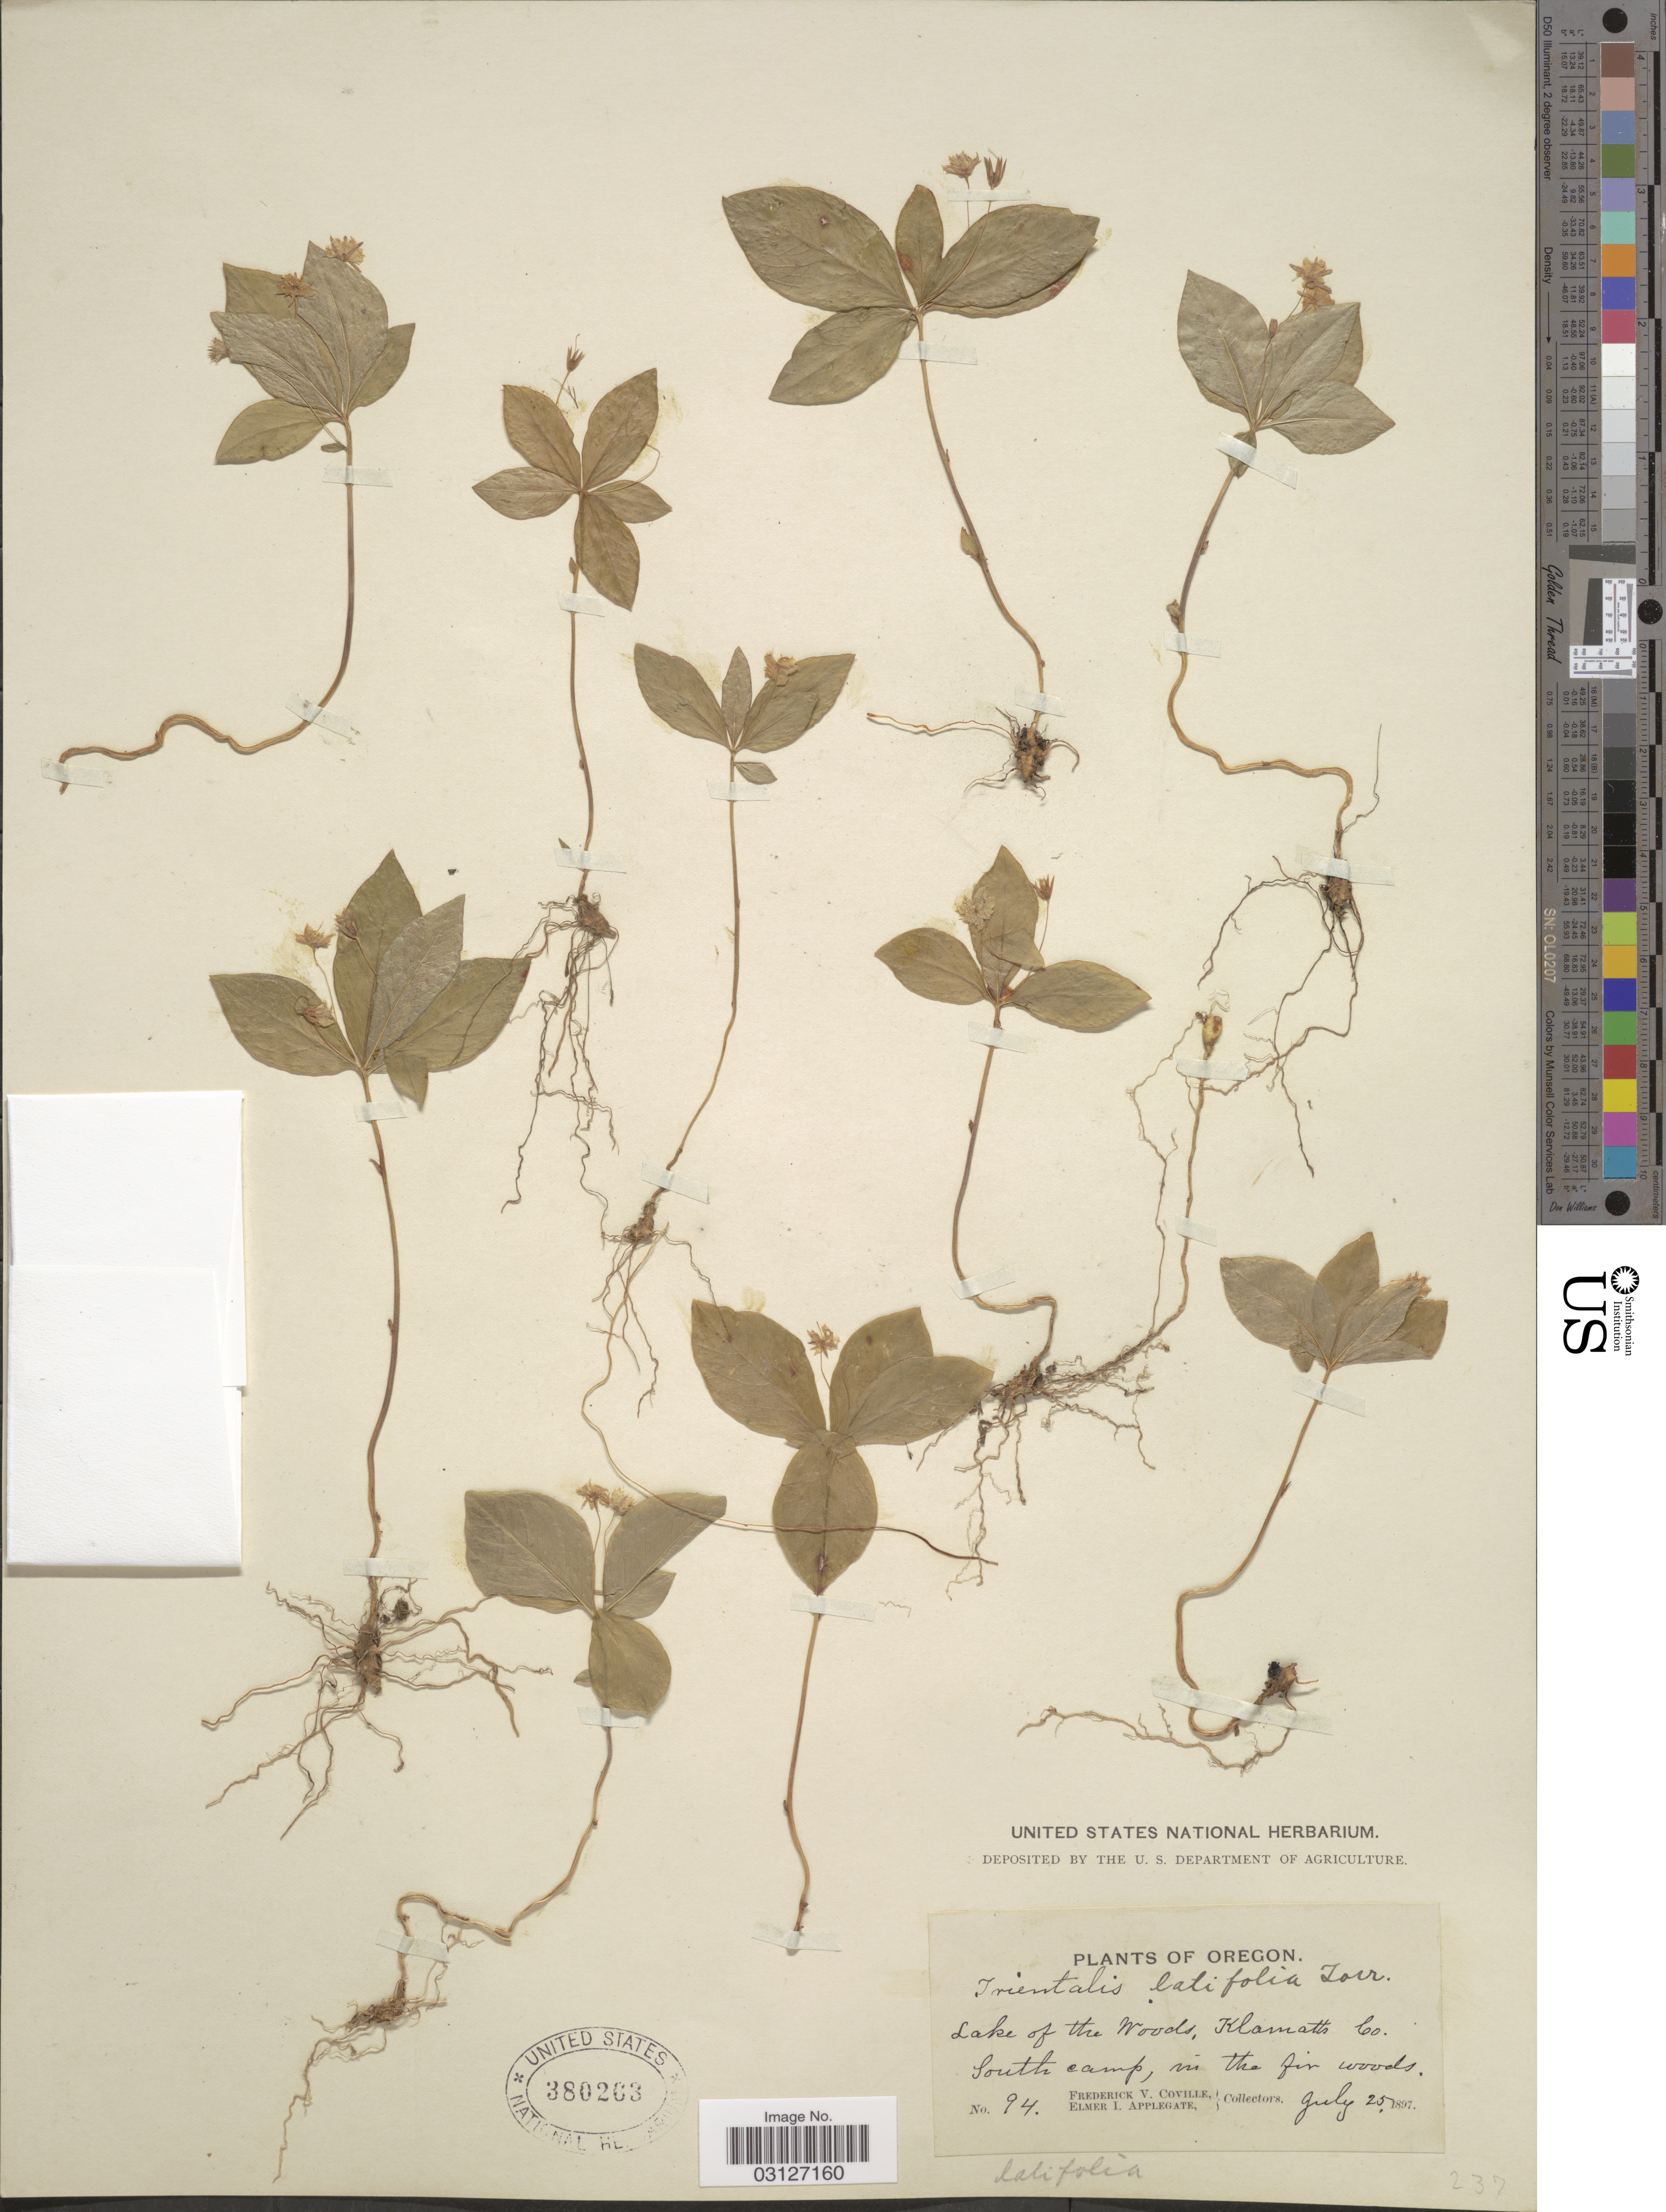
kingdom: Plantae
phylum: Tracheophyta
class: Magnoliopsida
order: Ericales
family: Primulaceae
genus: Trientalis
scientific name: Trientalis latifolia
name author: Hook.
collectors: F. V. Coville & E. I. Applegate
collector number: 94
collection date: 1897-07-25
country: United States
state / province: Oregon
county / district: Klamath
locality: Lake of the Woods, Klamath Co., South Camp.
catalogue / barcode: US 380263